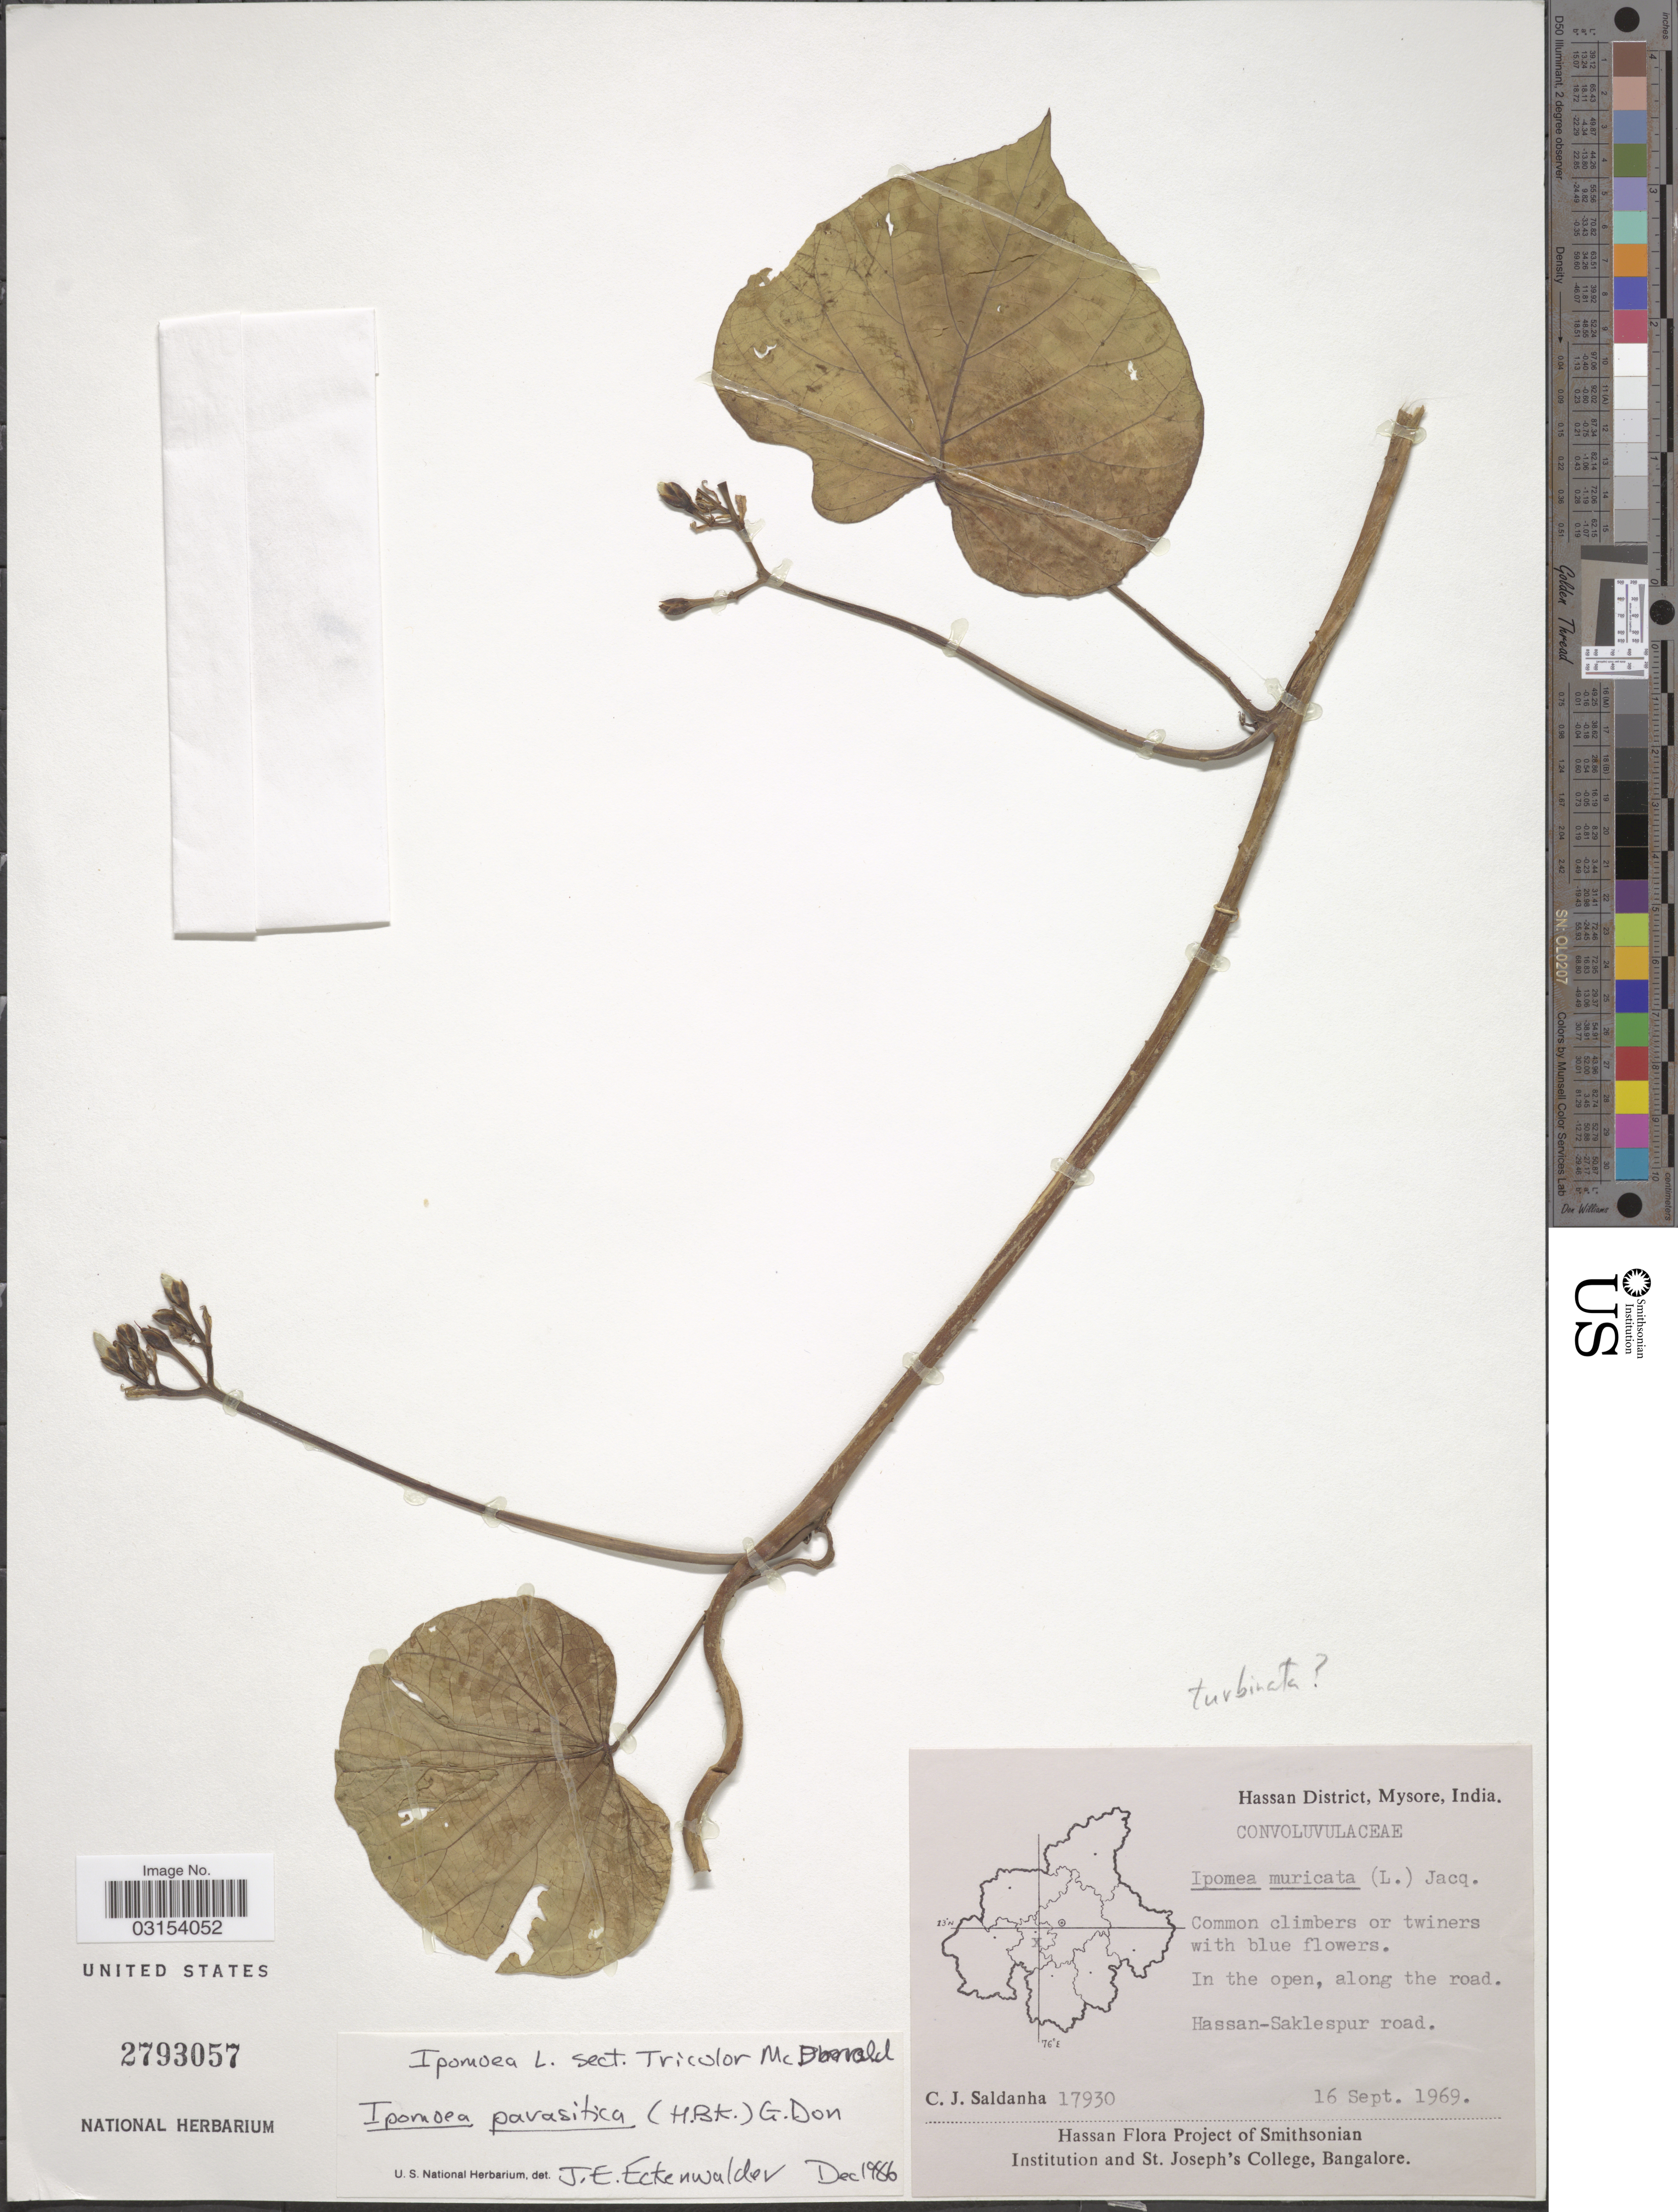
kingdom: Plantae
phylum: Tracheophyta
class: Magnoliopsida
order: Solanales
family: Convolvulaceae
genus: Ipomoea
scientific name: Ipomoea parasitica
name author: (Kunth) G. Don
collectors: C. J. Saldanha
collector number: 17930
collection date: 1969-09-16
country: India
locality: Hassan District, Mysore, India, In the open, along the road, Hassan-Saklespur road.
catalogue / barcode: US 2793057